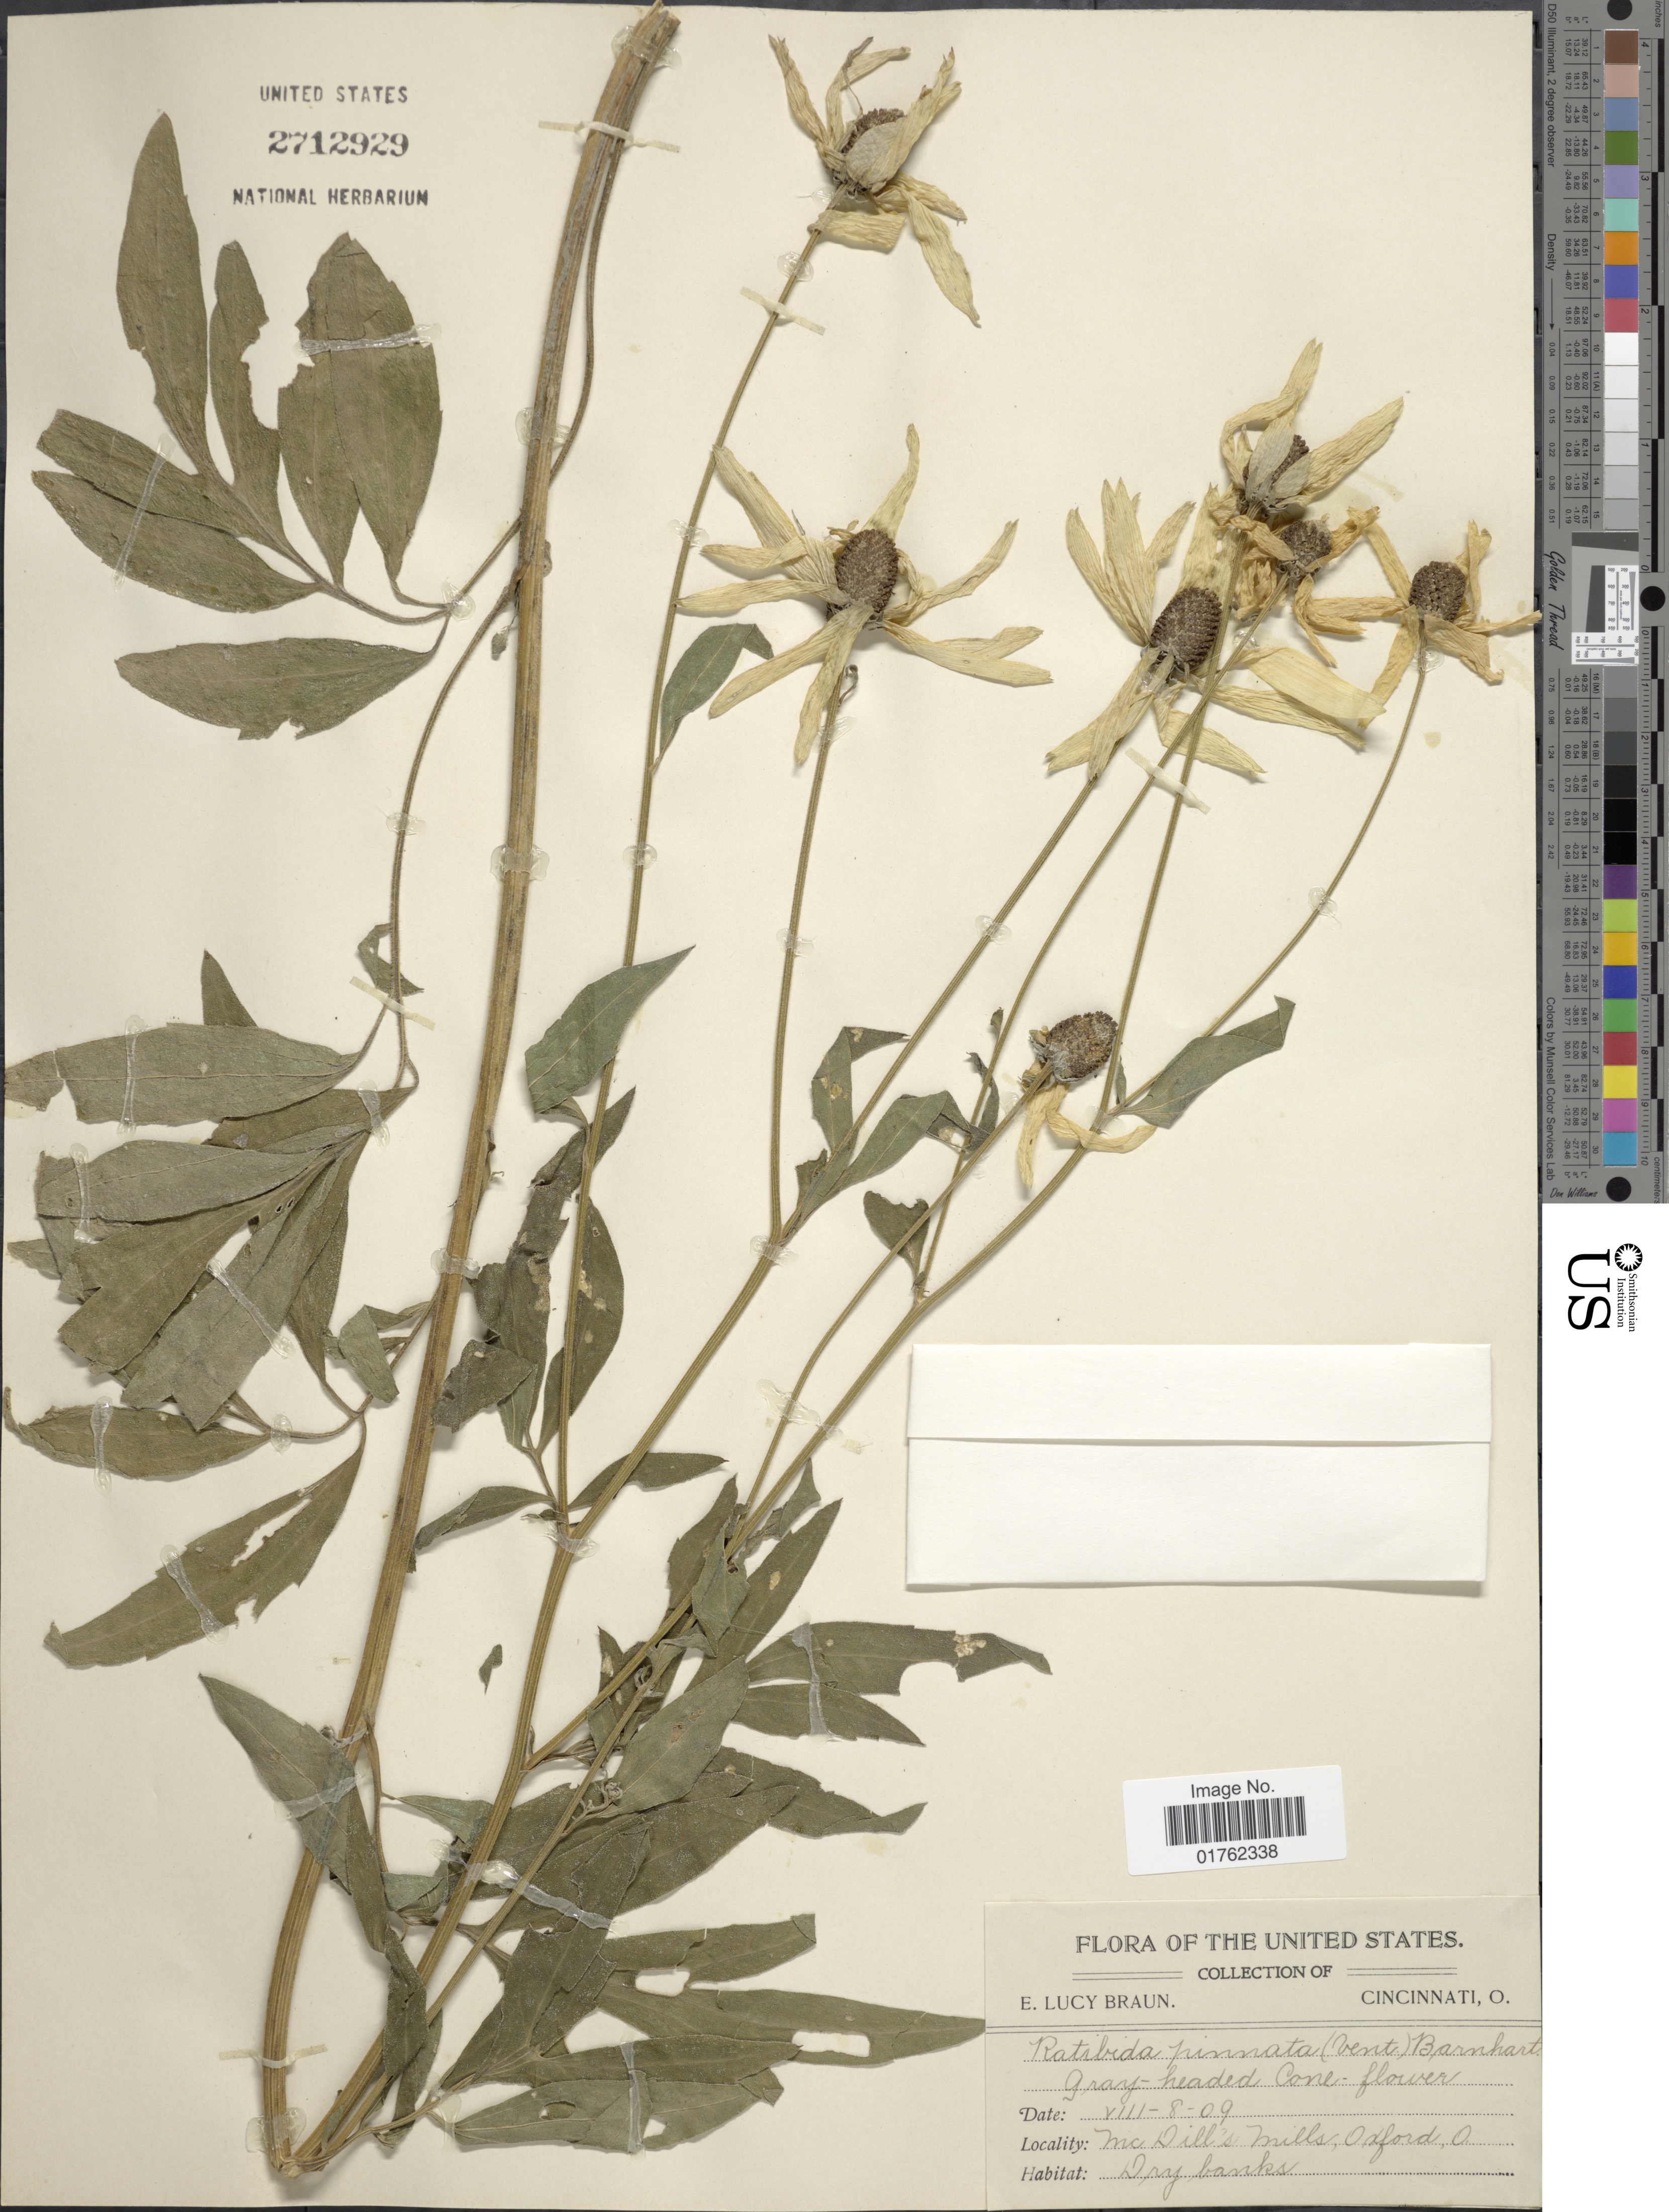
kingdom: Plantae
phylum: Tracheophyta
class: Magnoliopsida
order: Asterales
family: Asteraceae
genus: Ratibida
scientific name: Ratibida pinnata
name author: (Vent.) Barnhart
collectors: E. L. Braun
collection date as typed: Transcribed d/m/y: 8/8/9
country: United States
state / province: Ohio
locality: McDill's Mills, Oxford, O.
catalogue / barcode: US 2712929